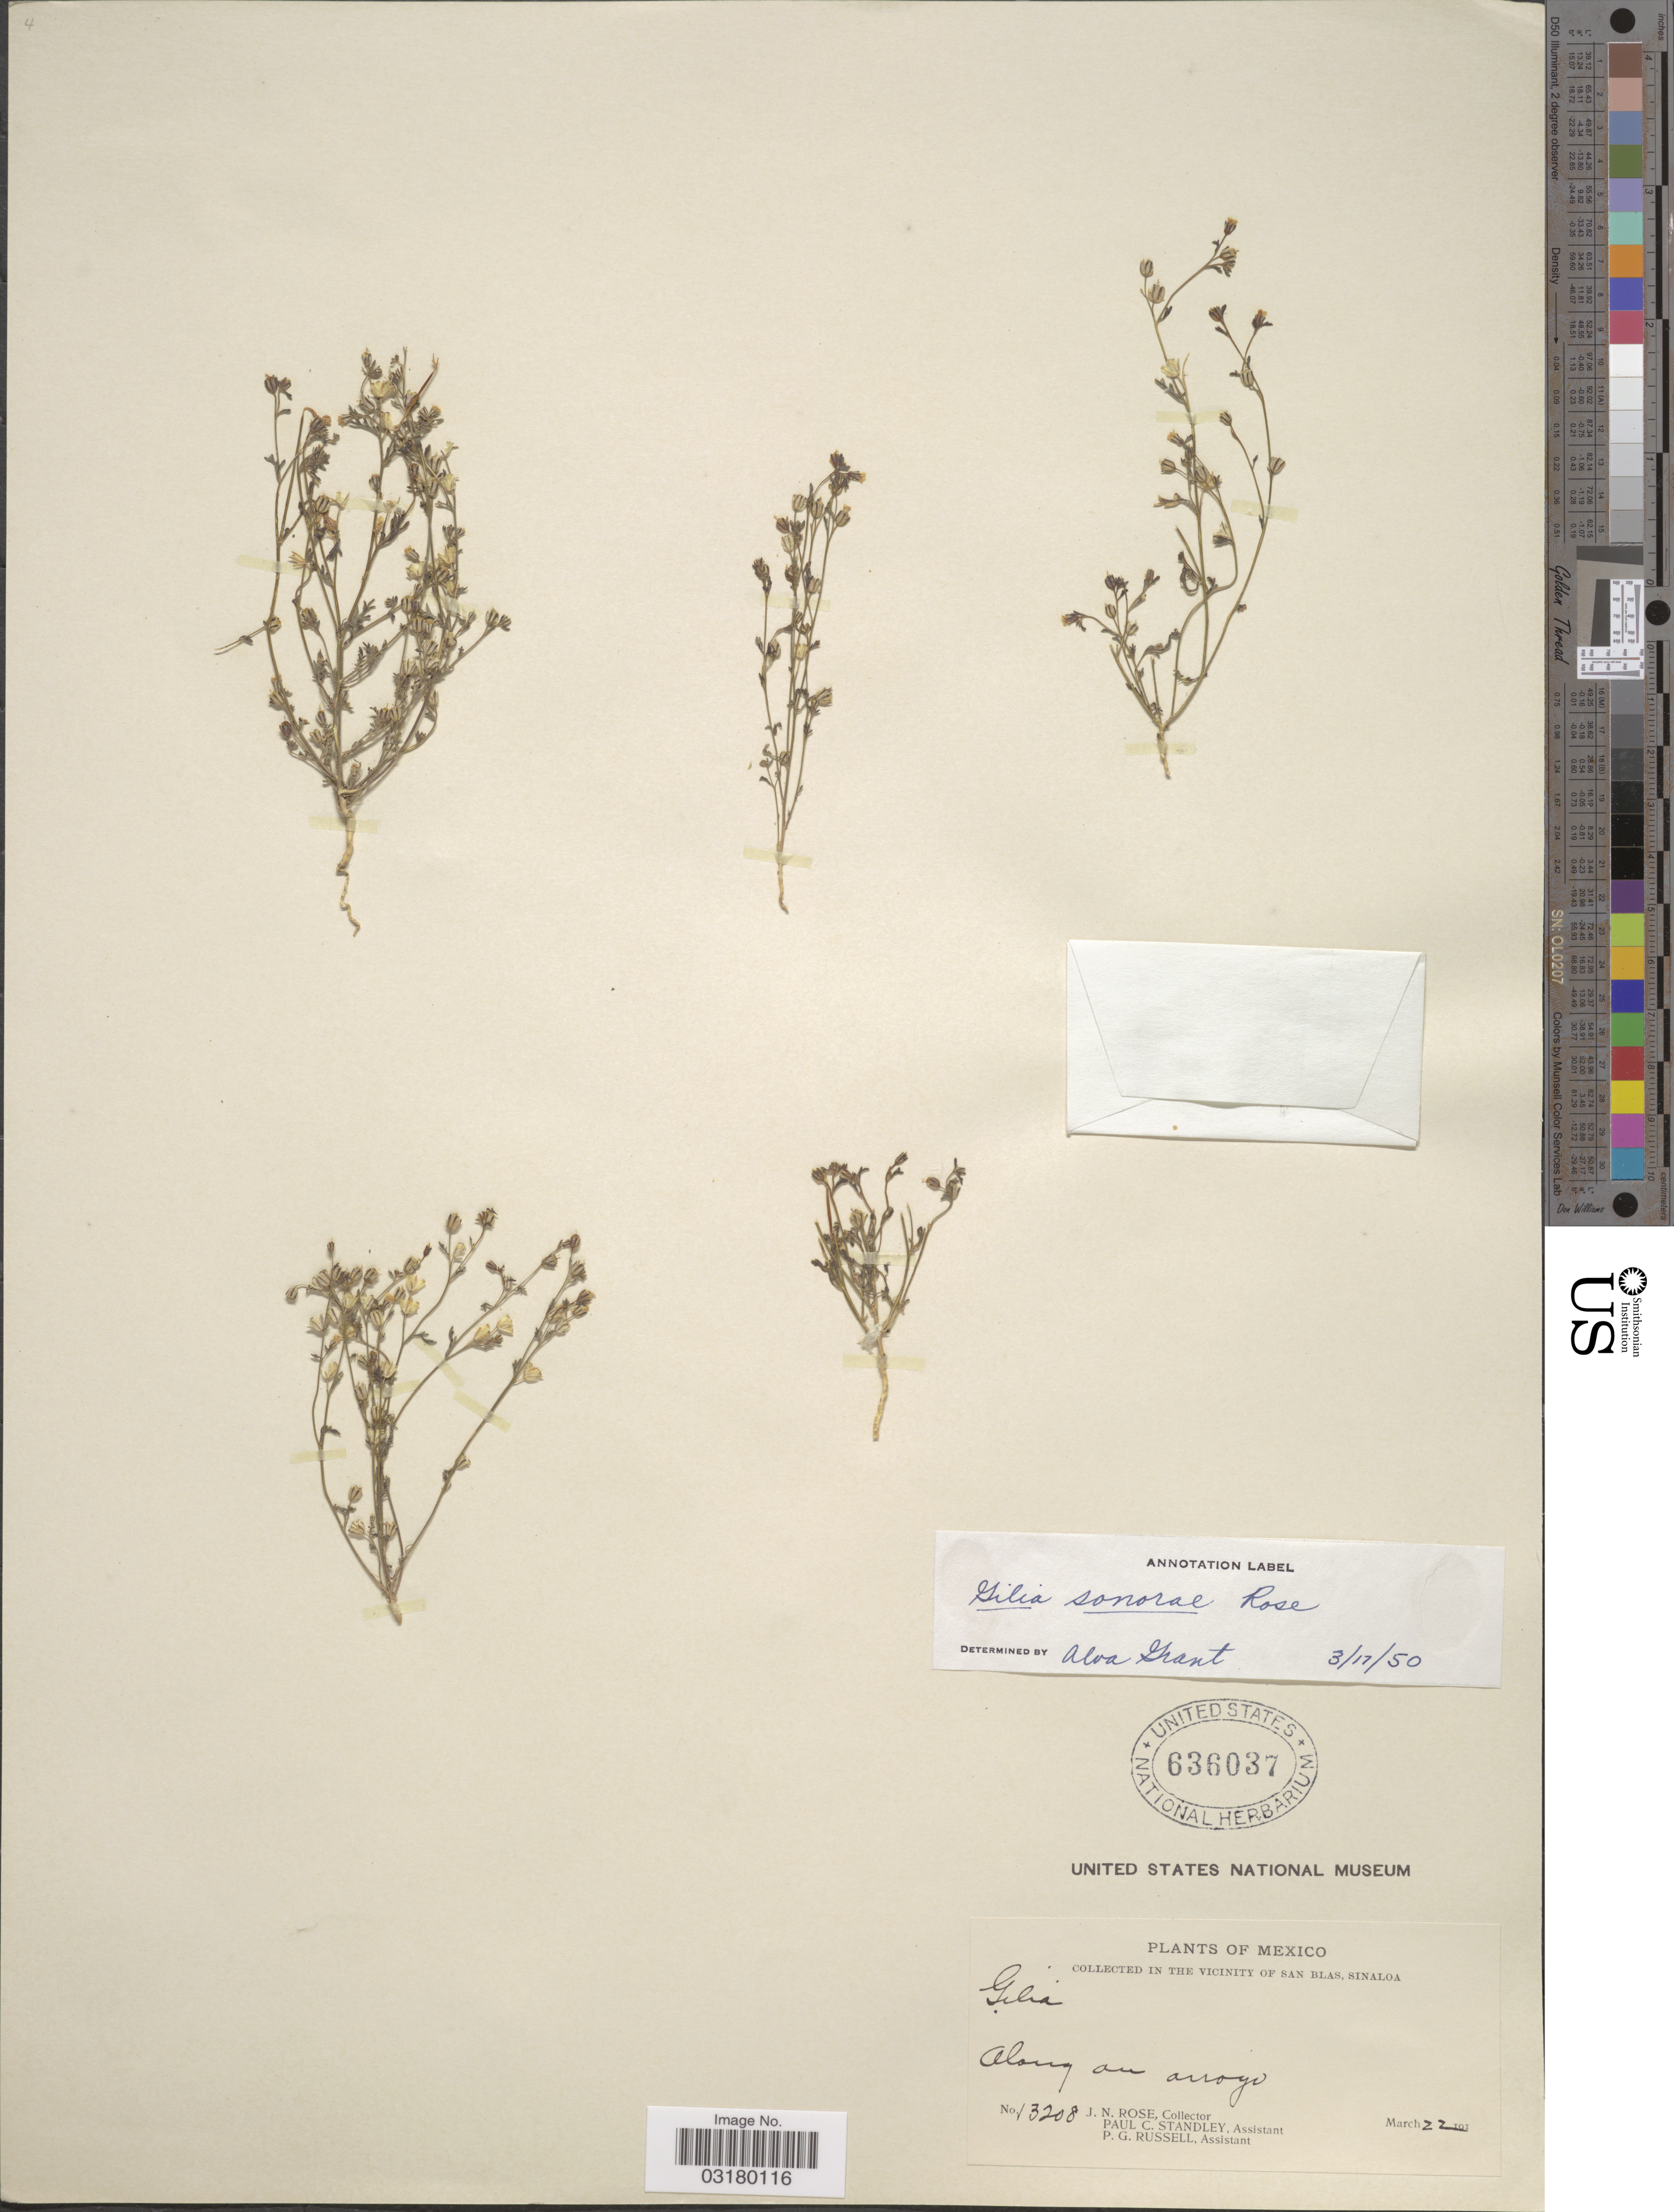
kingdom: Plantae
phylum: Tracheophyta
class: Magnoliopsida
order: Ericales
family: Polemoniaceae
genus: Dayia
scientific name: Dayia sonorae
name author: (Rose) J.M. Porter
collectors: J. N. Rose, P. C. Standley & P. G. Russell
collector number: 13208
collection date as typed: March 22 191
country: Mexico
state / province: Sinaloa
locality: In the Vicinity of San Blas. Along on arroyo.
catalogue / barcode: US 636037